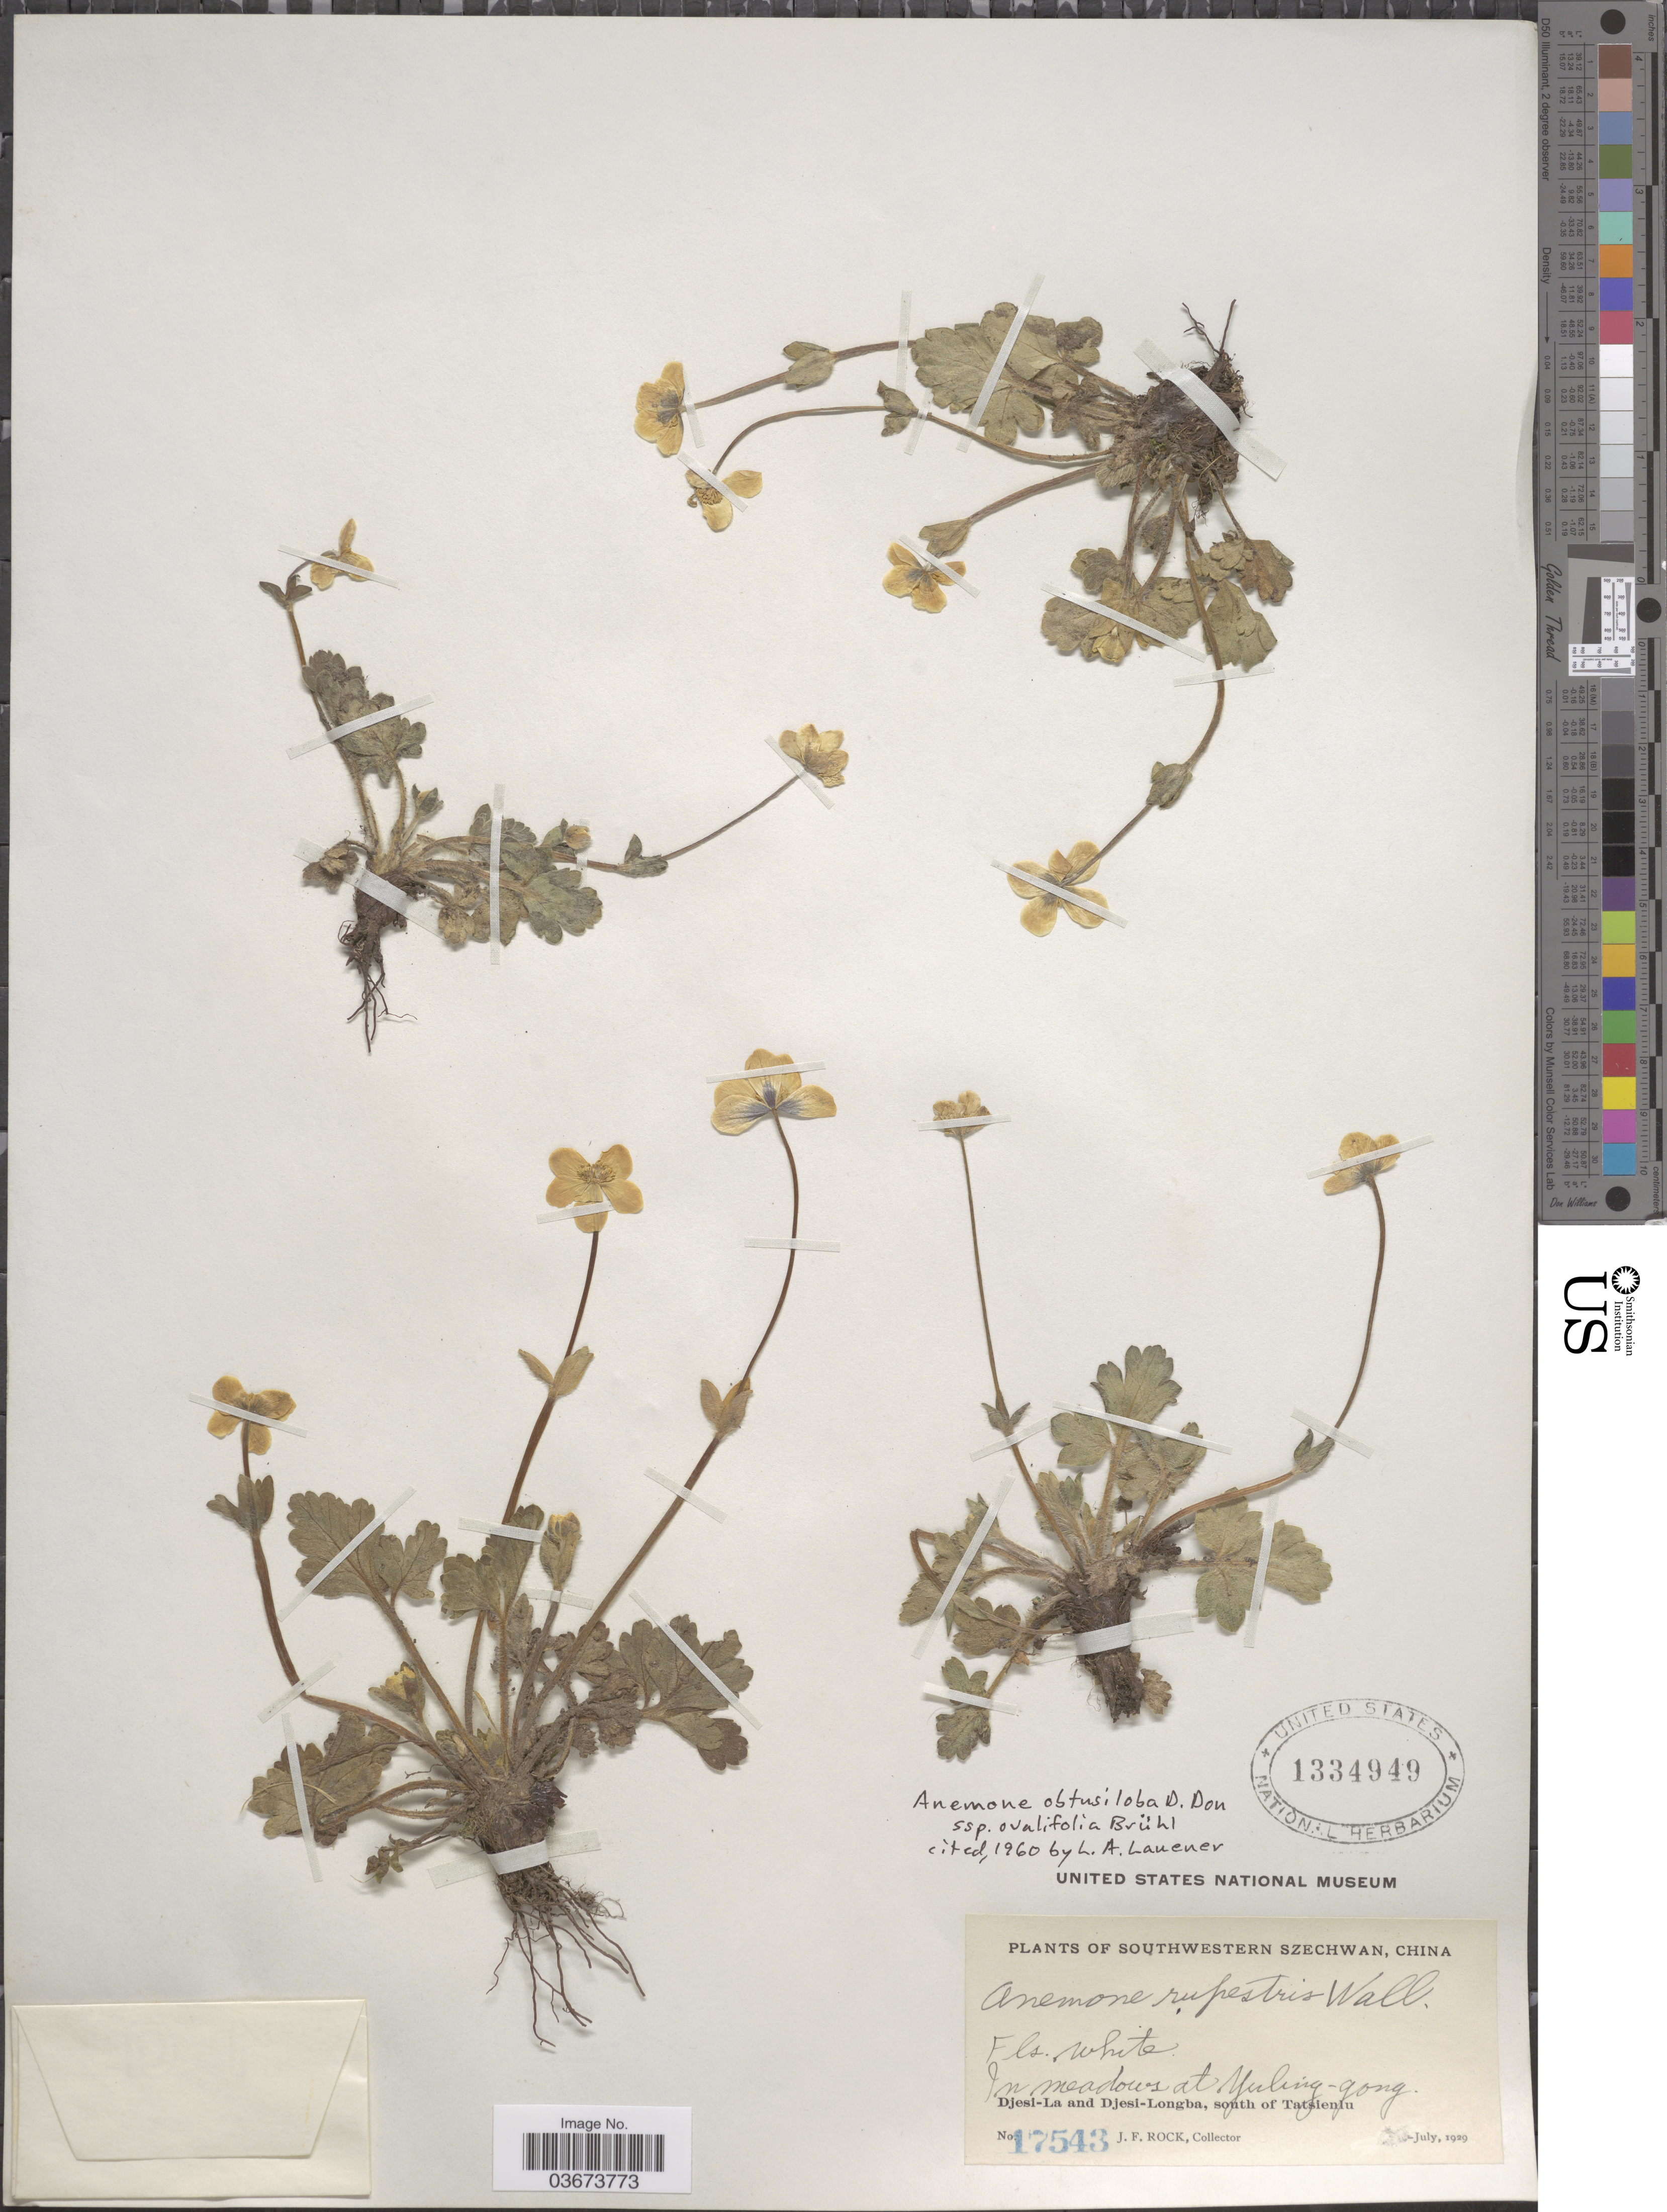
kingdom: Plantae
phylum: Tracheophyta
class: Magnoliopsida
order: Ranunculales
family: Ranunculaceae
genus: Anemone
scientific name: Anemone geum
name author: H. Lév.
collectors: J. Rock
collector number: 17543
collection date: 1929-07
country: China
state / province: Sichuan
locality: Southwestern Szechuan. At Yuling-gong. Djesi-La and Djesi-Longba, south of Tatsienlu.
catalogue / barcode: US 1334949